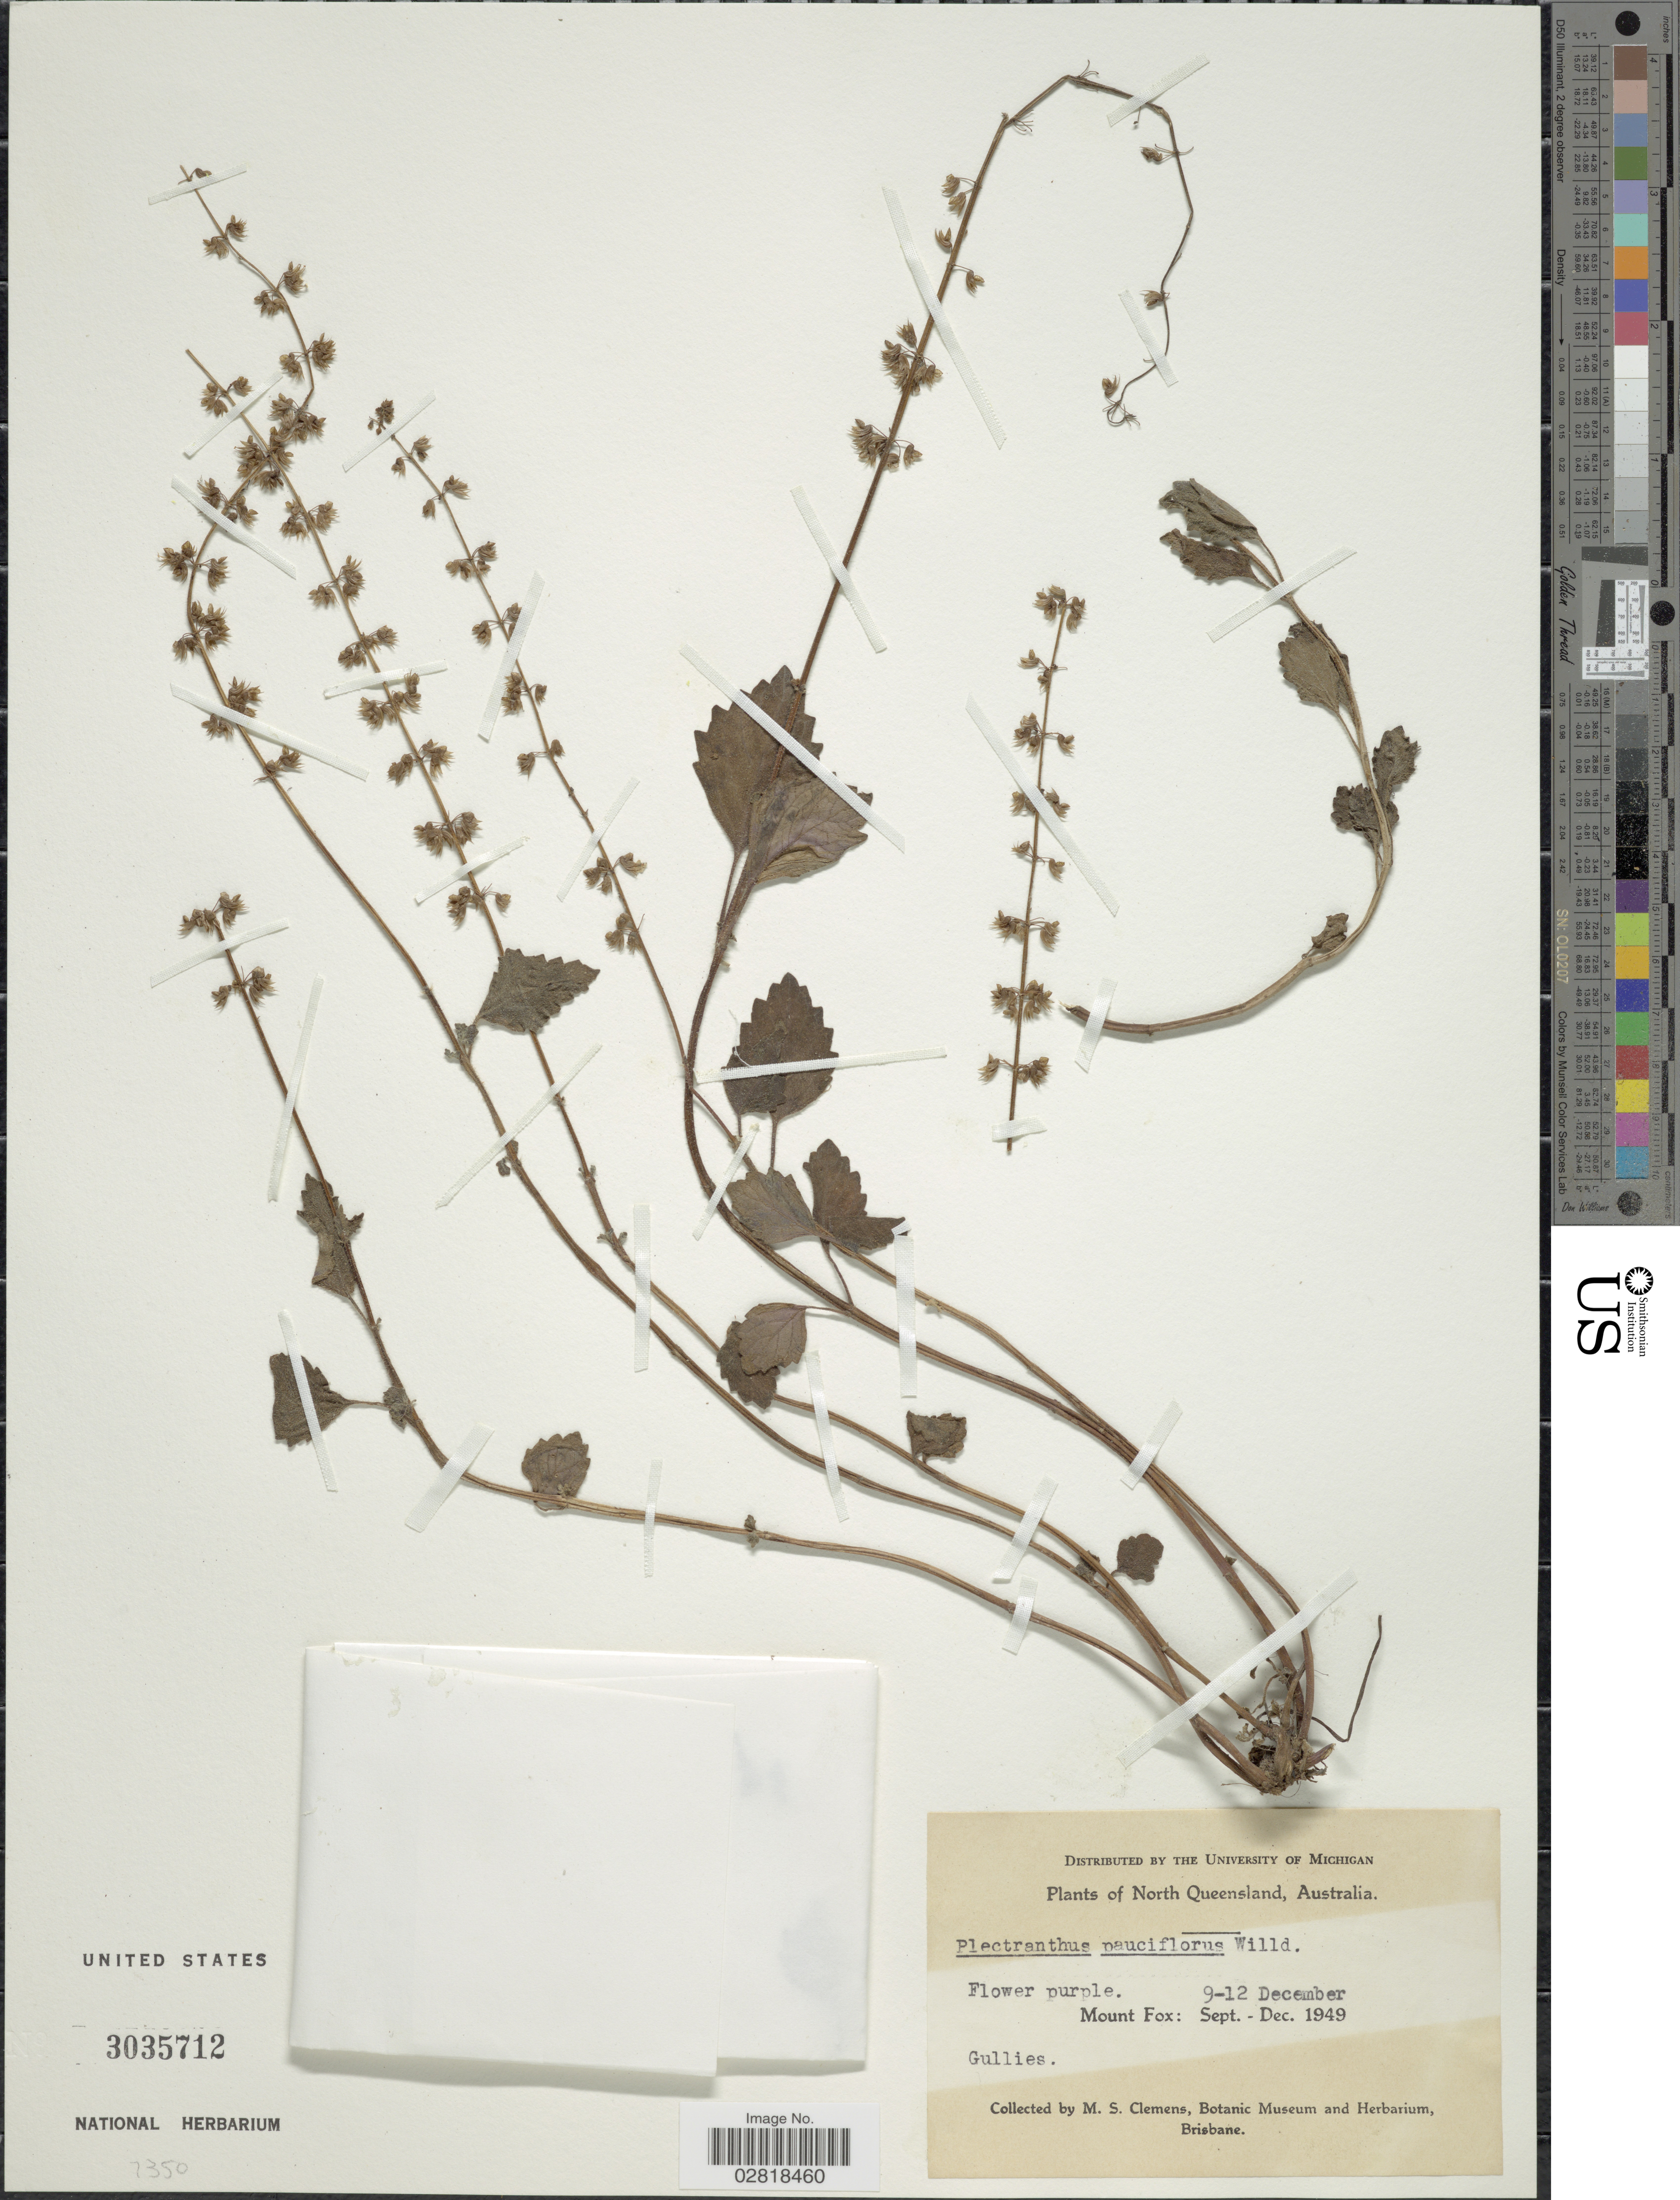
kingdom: Plantae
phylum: Tracheophyta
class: Magnoliopsida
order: Lamiales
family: Lamiaceae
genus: Plectranthus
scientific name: Plectranthus parviflorus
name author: Willd.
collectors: M. S. Clemens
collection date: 1949-12-09/1949-12-12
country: Australia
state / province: Queensland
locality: North Queensland. Gullies.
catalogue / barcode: US 3035712